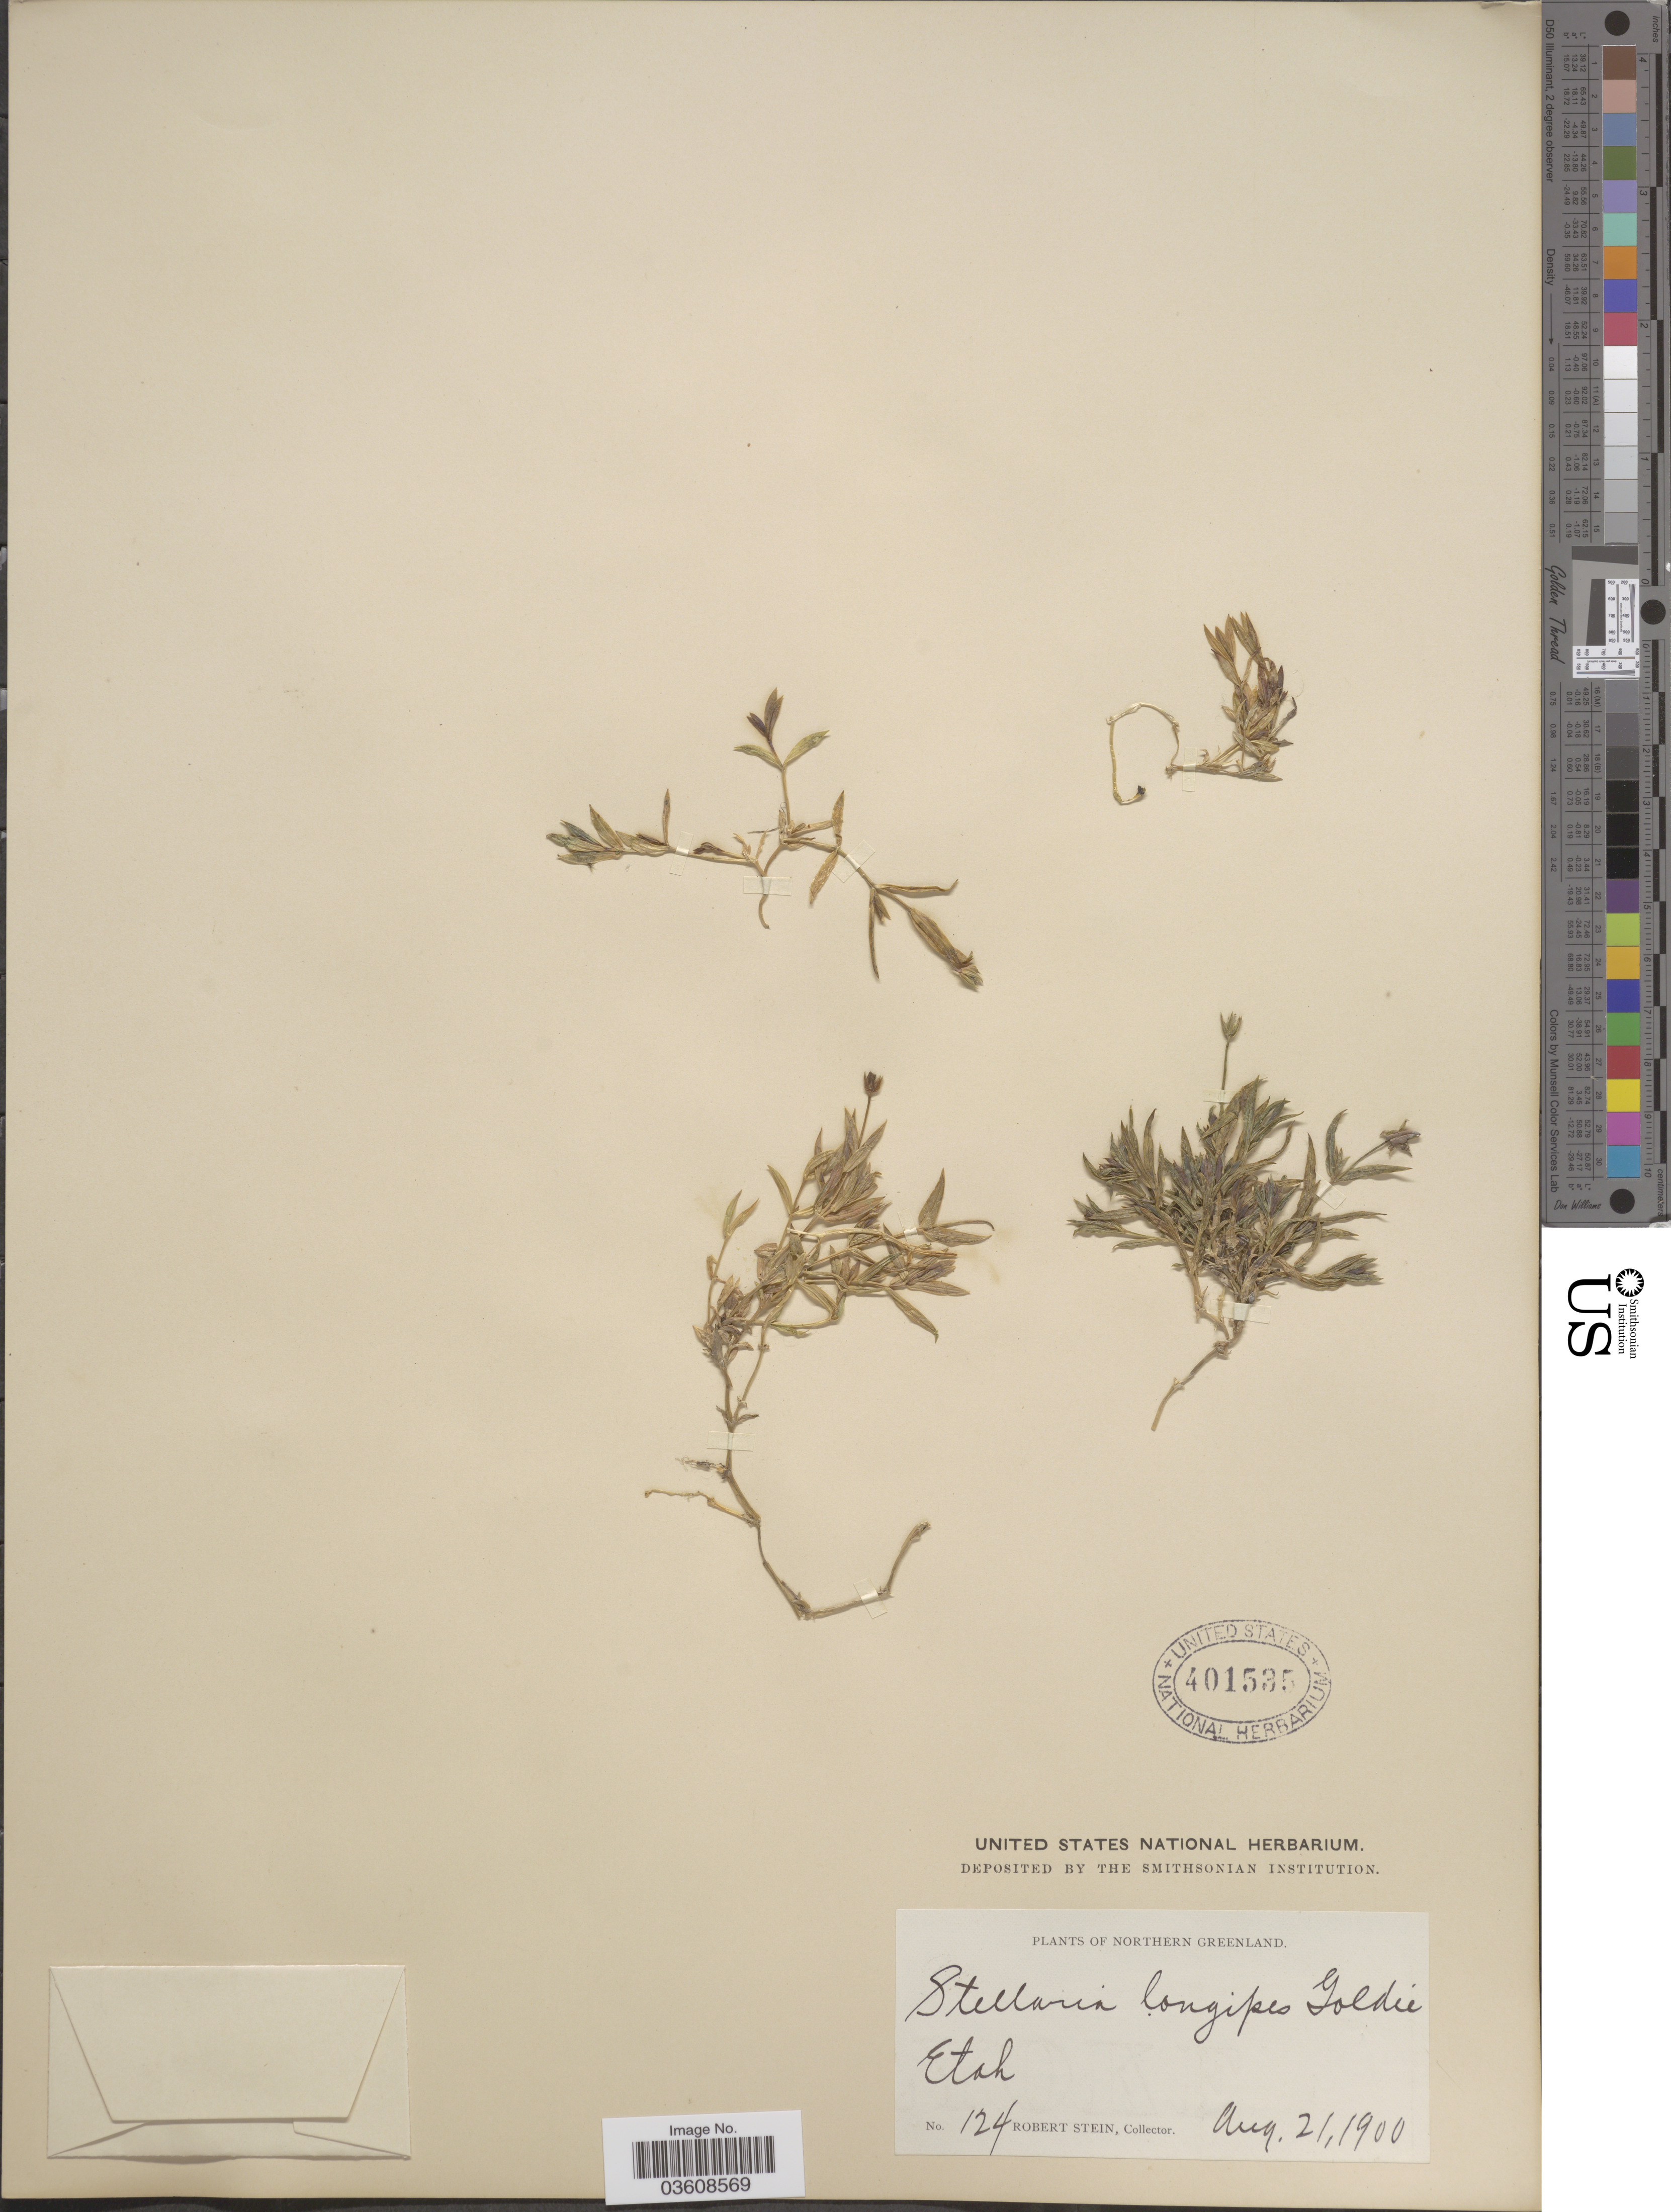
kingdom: Plantae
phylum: Tracheophyta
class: Magnoliopsida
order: Caryophyllales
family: Caryophyllaceae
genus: Stellaria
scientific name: Stellaria longipes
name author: Goldie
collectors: R. Stein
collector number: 124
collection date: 1900-08-21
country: Greenland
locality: Northern Greenland. Etah.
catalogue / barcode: US 401535